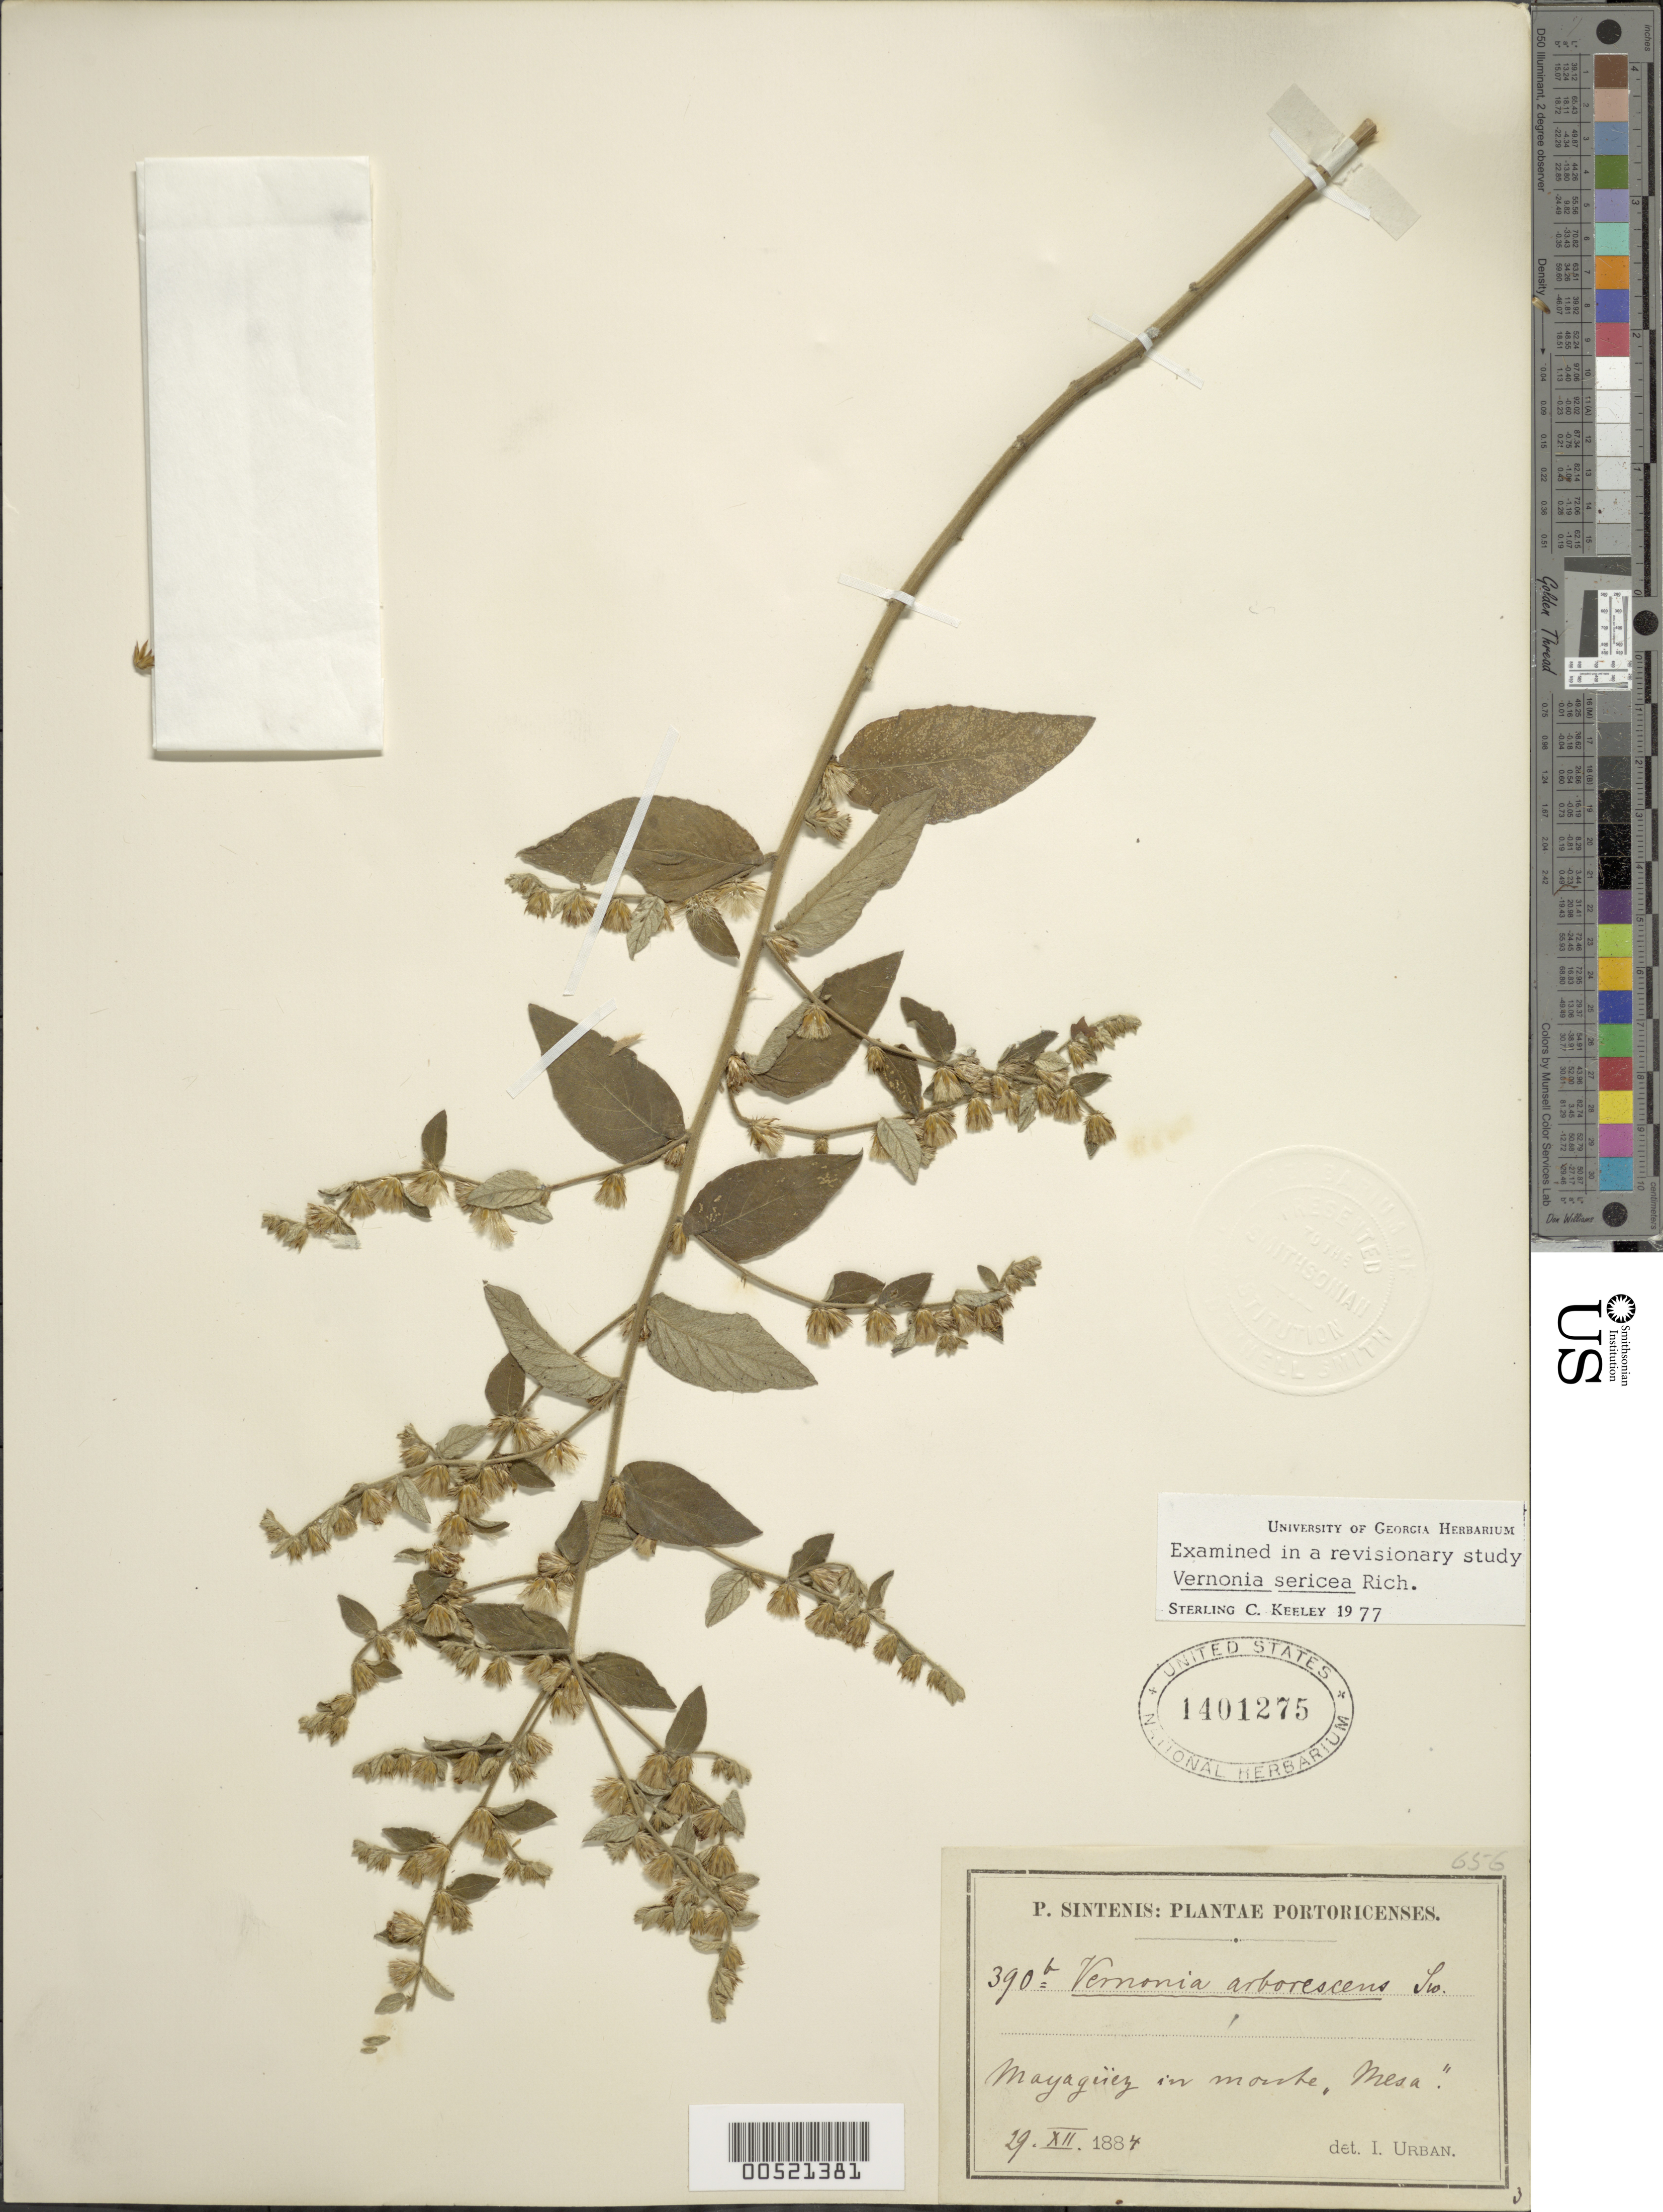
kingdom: Plantae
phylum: Tracheophyta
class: Magnoliopsida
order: Asterales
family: Asteraceae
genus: Lepidaploa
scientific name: Lepidaploa sericea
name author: (Rich.) H. Rob.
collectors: P. Sintenis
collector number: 390b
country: Puerto Rico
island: Greater Antilles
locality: Mayagüez, in Cerro las Mesas.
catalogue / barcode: US 1401275